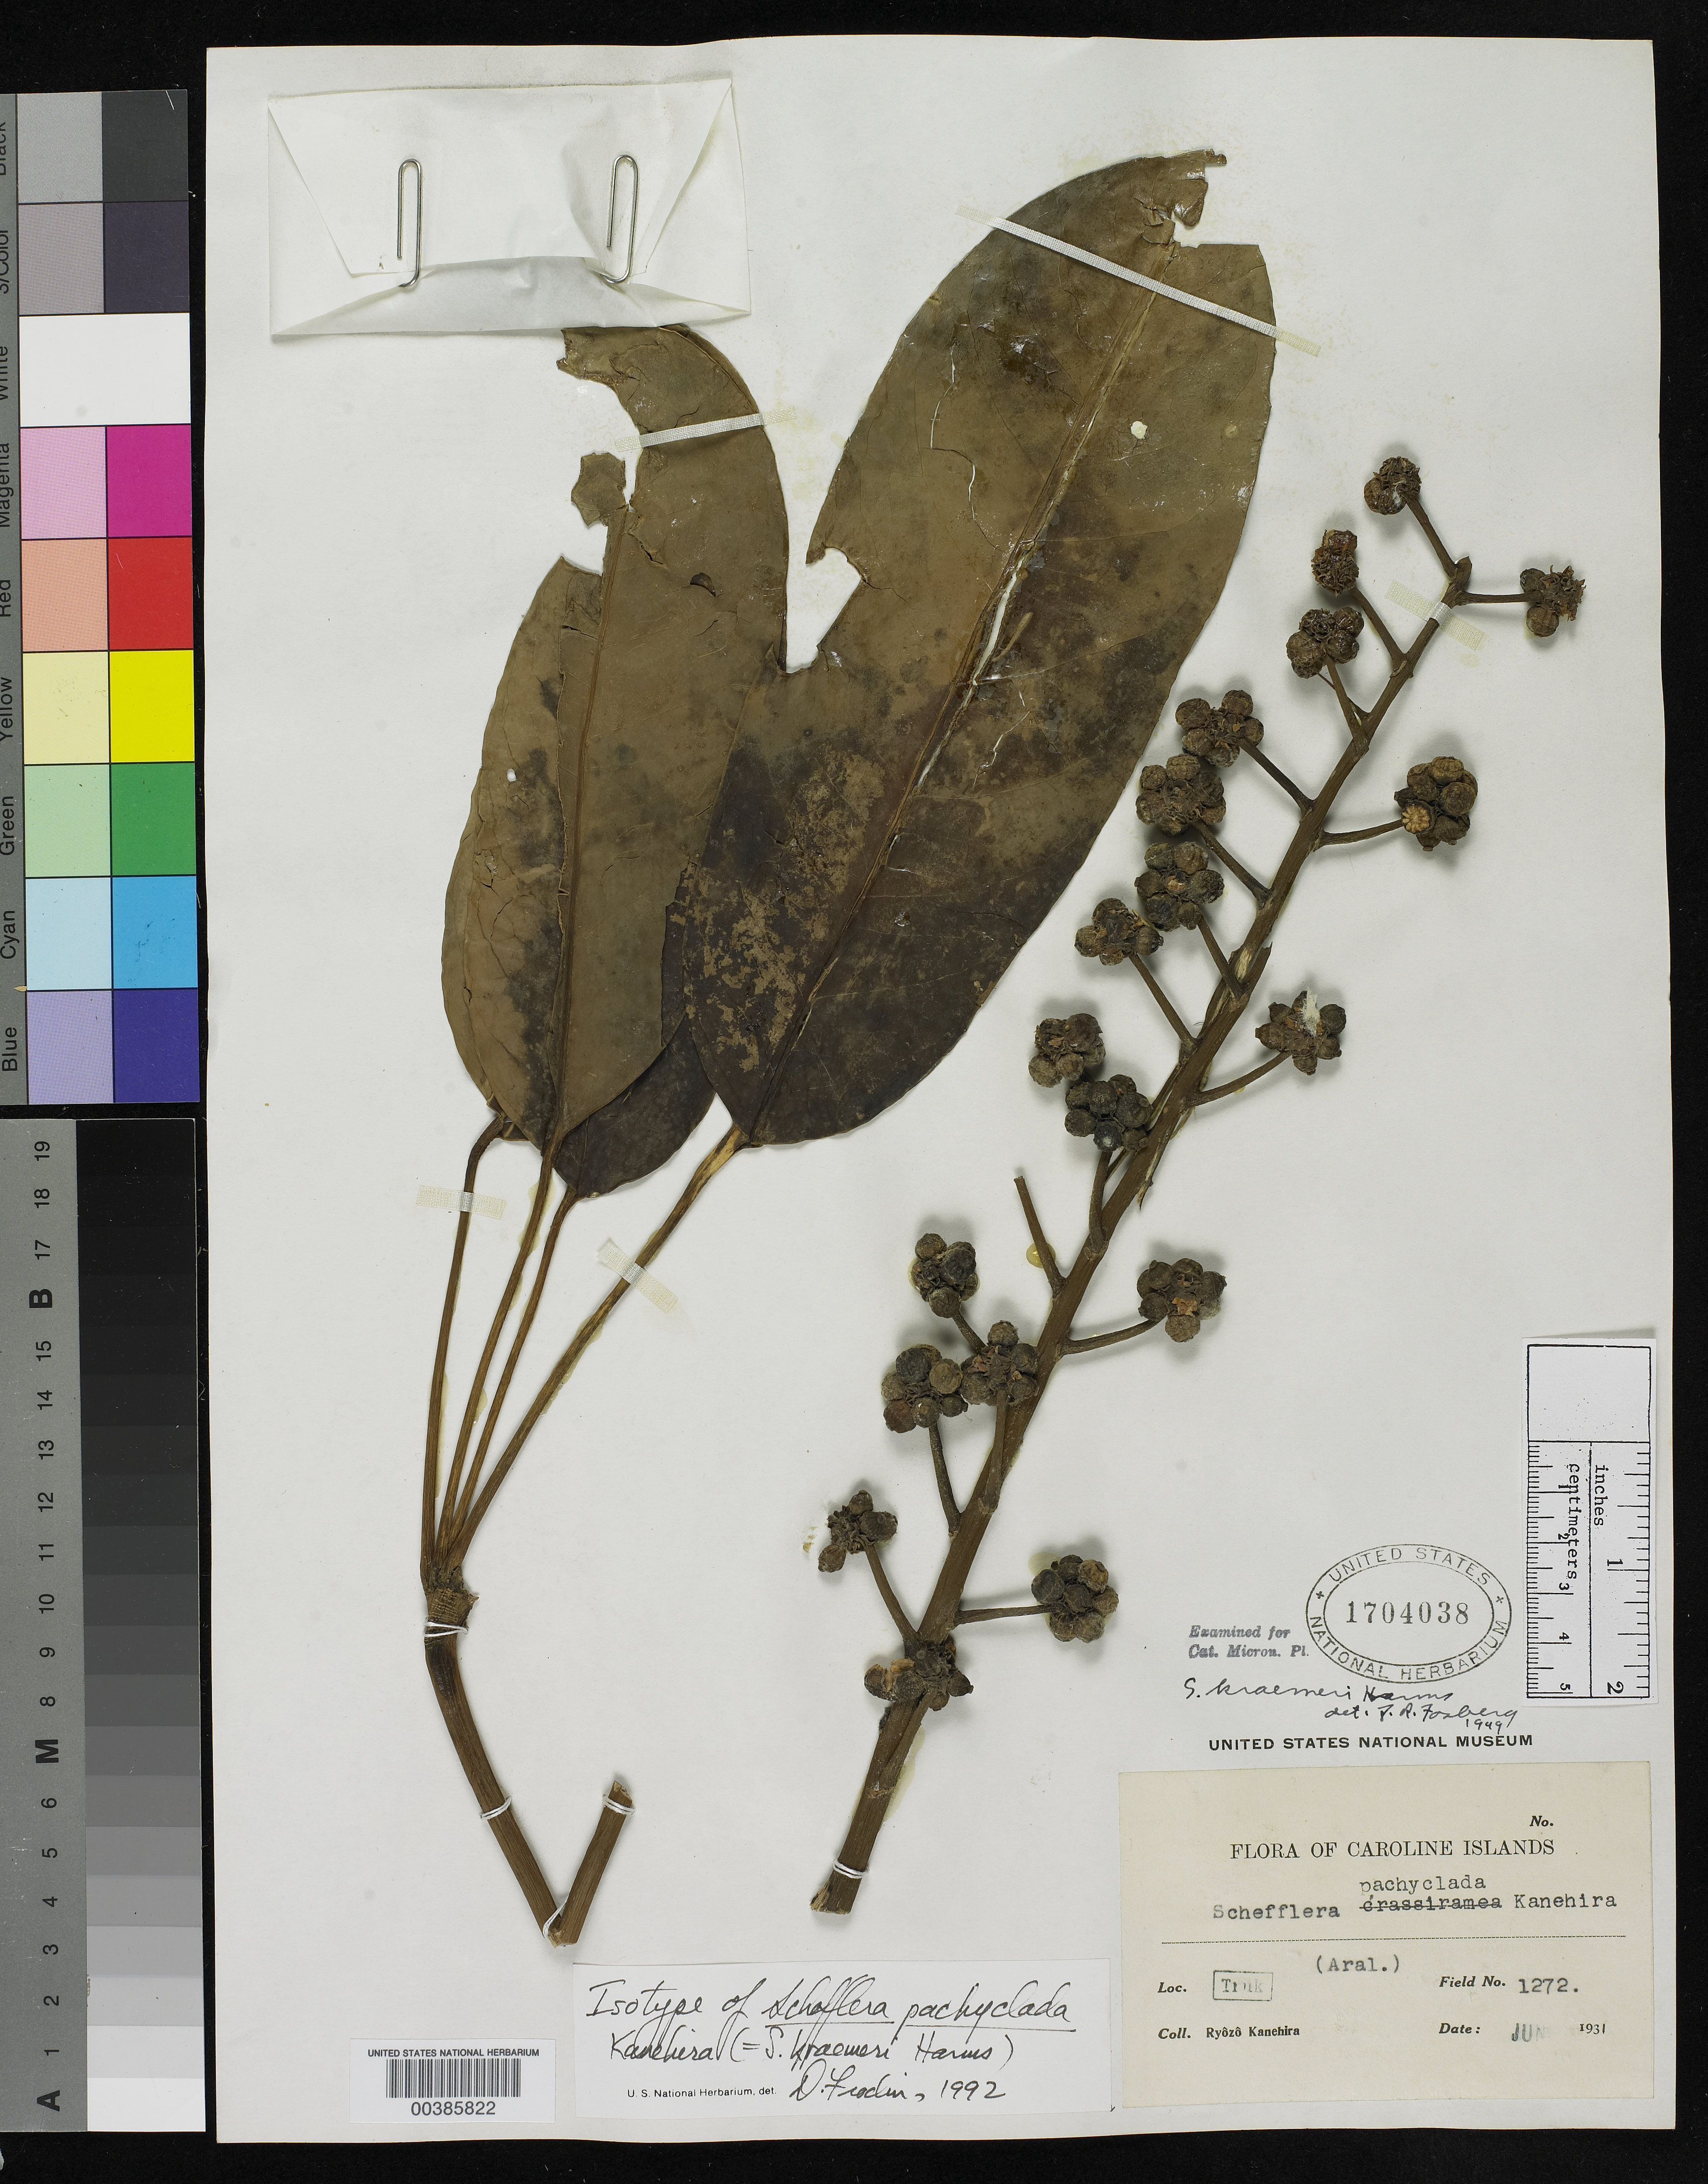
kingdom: Plantae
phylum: Tracheophyta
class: Magnoliopsida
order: Apiales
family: Araliaceae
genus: Schefflera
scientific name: Schefflera pachyclada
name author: Kaneh.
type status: Isotype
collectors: R. Kanehira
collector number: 1272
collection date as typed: Jun 1931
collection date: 1931-06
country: Micronesia, Federated States of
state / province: Truk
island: Truk (Chuuk) Is.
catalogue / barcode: US 1704038